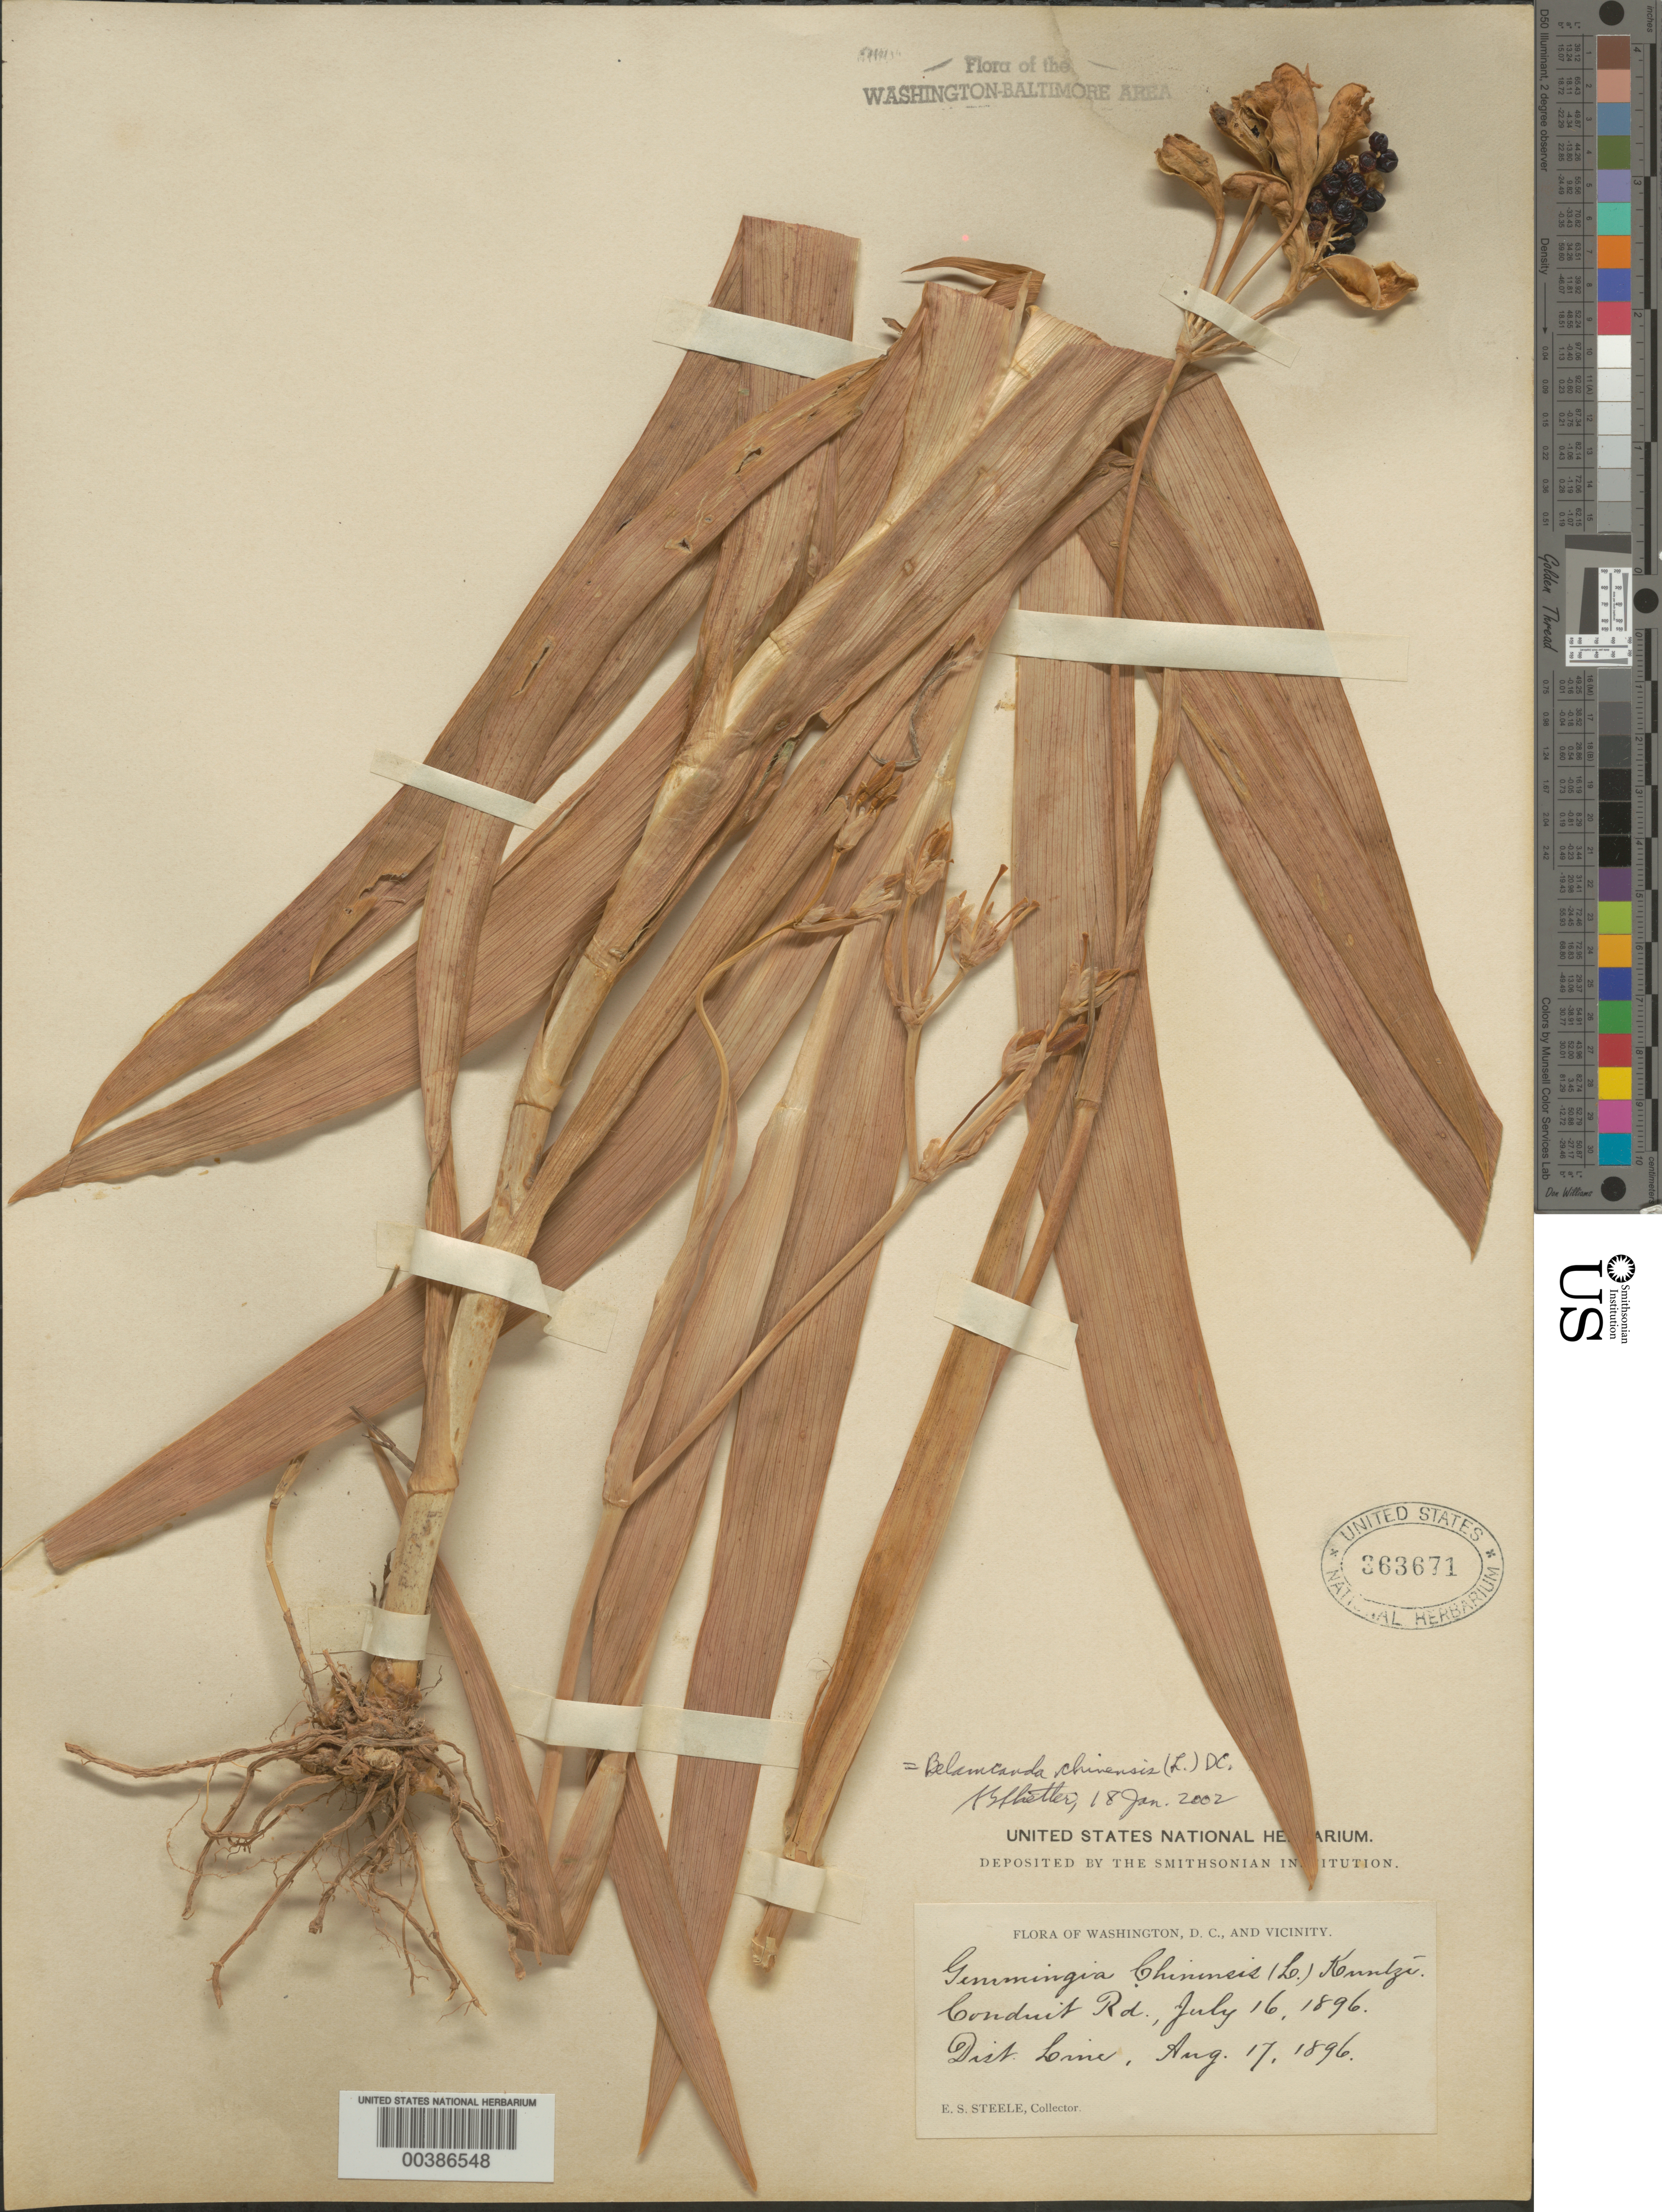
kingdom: Plantae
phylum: Tracheophyta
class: Liliopsida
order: Asparagales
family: Iridaceae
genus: Iris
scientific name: Iris domestica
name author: (L.) Goldblatt & Mabb.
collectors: E. Steele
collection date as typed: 16 Jul 1896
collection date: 1896-07-16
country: United States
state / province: District of Columbia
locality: Conduit Road and the District Line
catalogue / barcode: US 363671